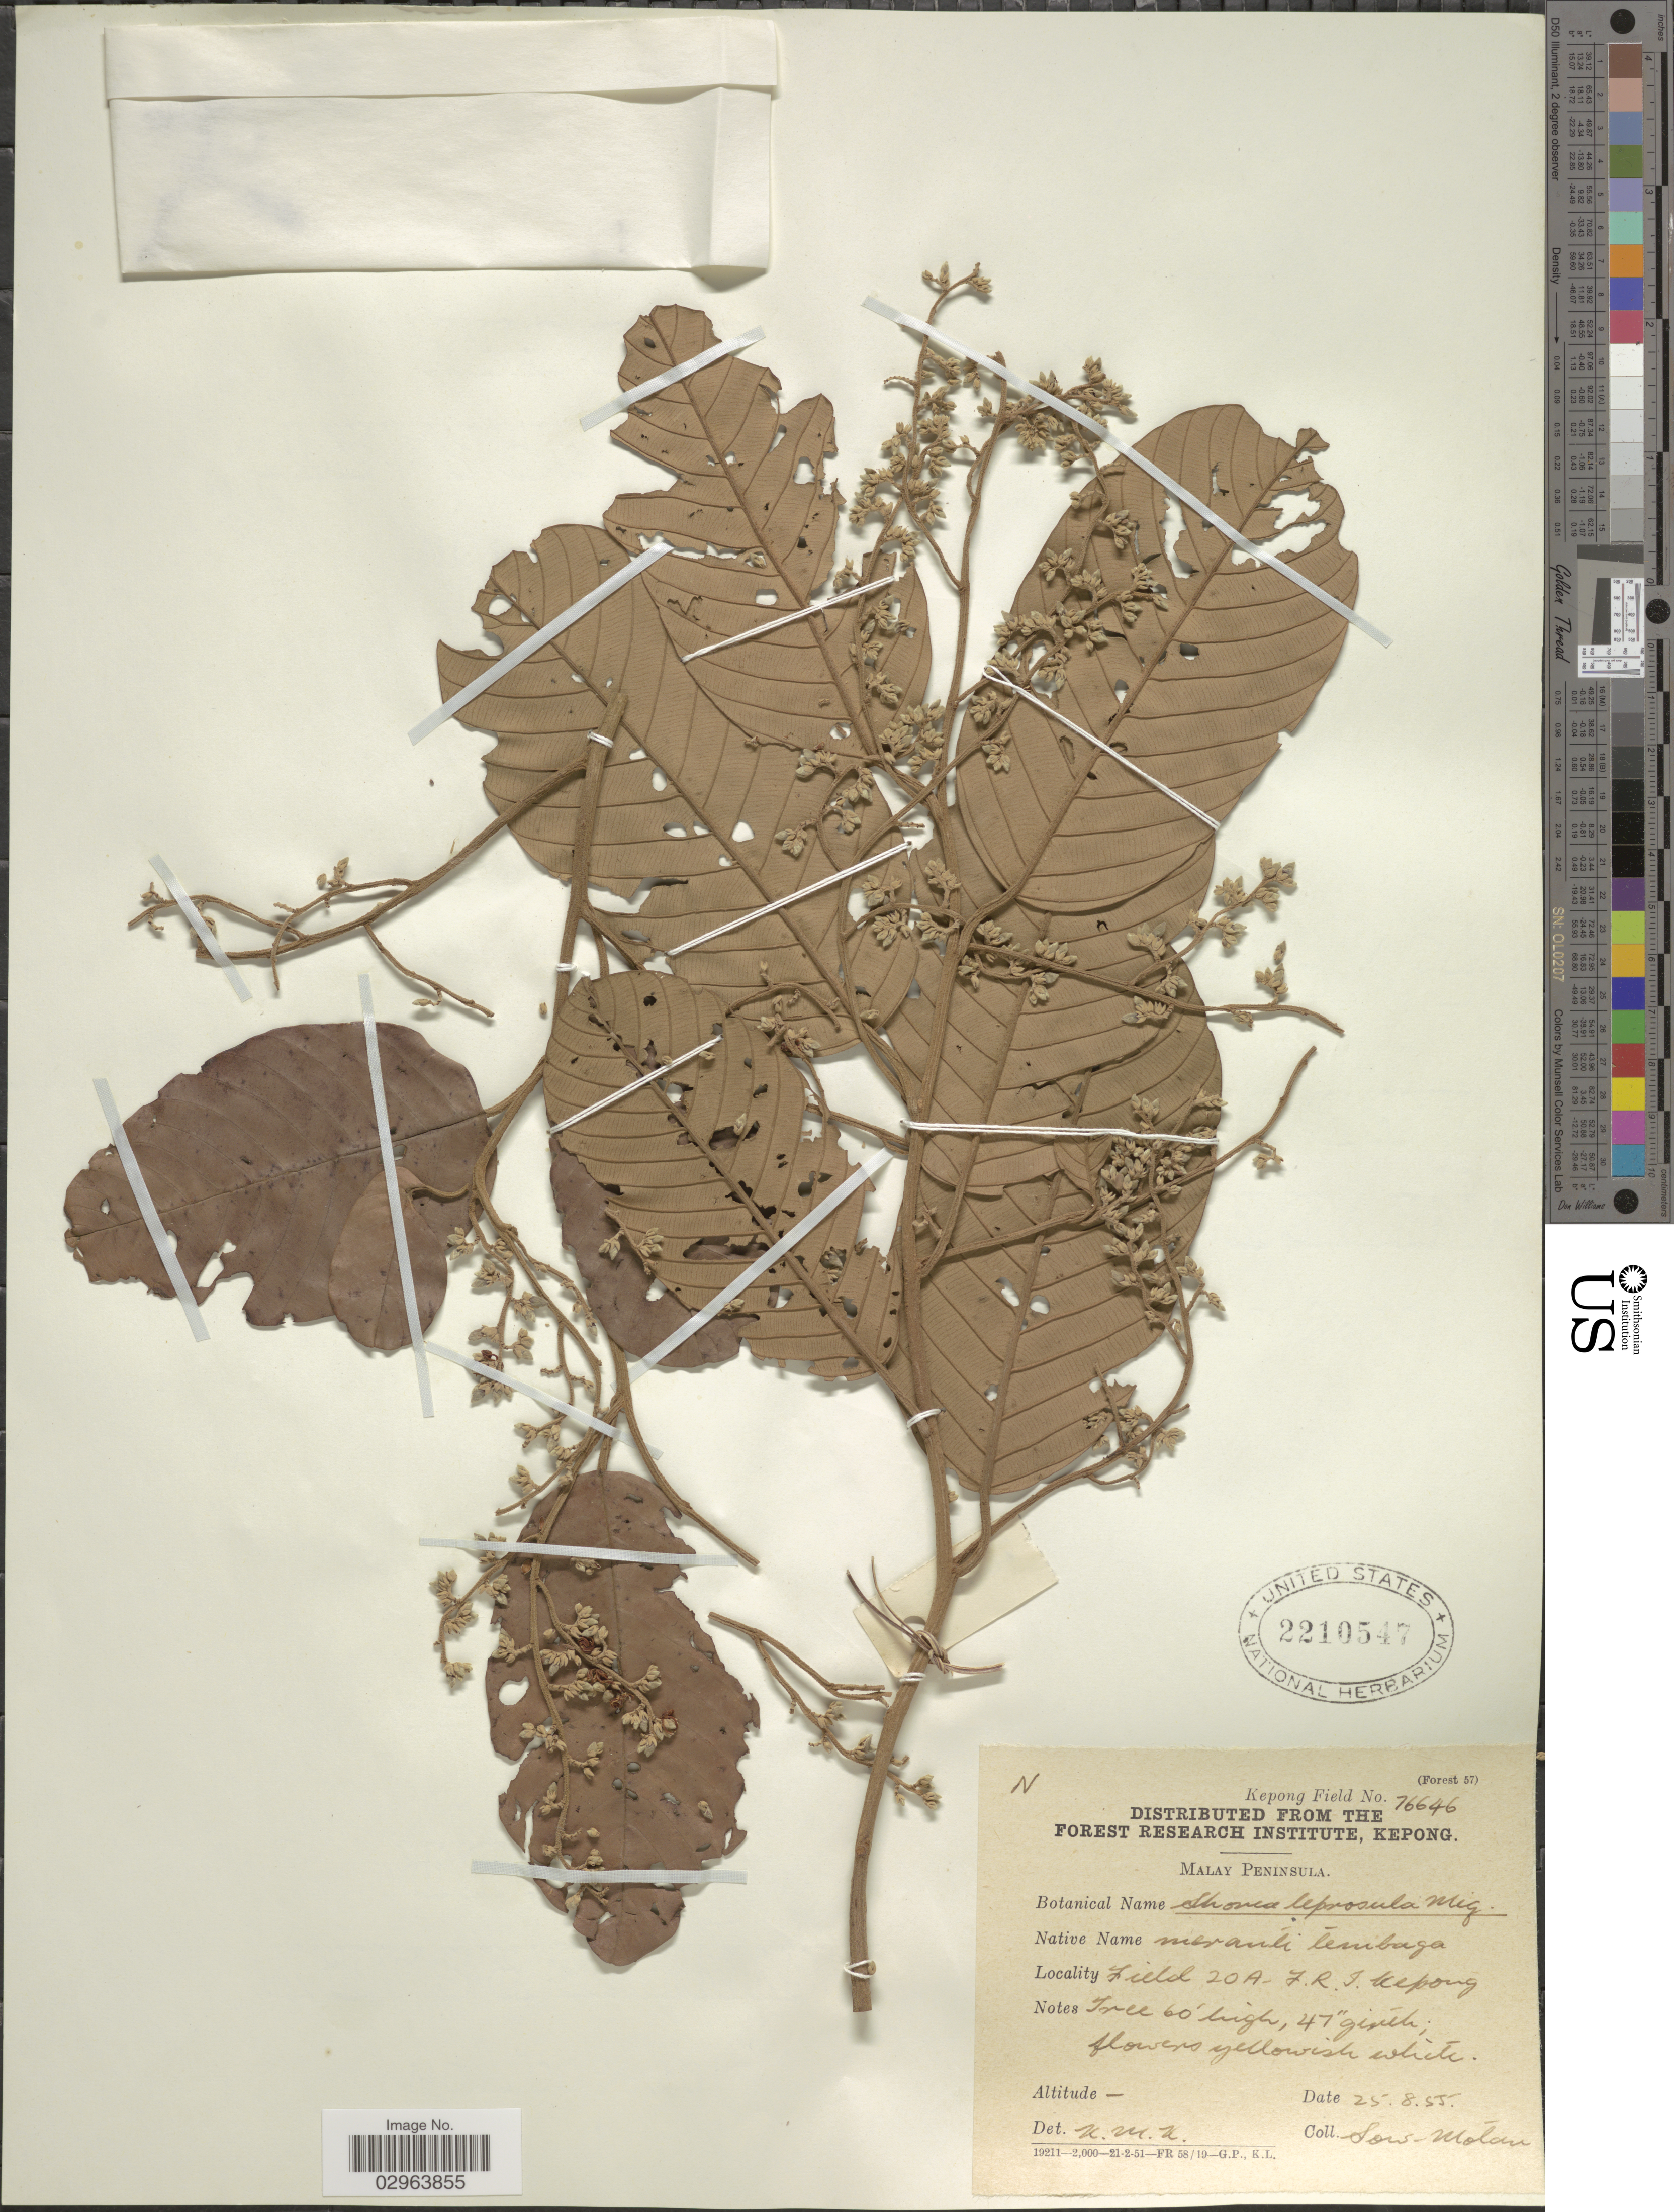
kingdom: Plantae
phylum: Tracheophyta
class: Magnoliopsida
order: Malvales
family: Dipterocarpaceae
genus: Rubroshorea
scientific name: Rubroshorea leprosula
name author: (Miq.) P.S. Ashton & J. Heck.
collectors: -. Sow & -. Motan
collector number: Kepong Field 76646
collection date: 1955-08-25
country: Malaysia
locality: Malay Peninsula, Field 20A, F. R. I. Kepong.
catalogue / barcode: US 2210547